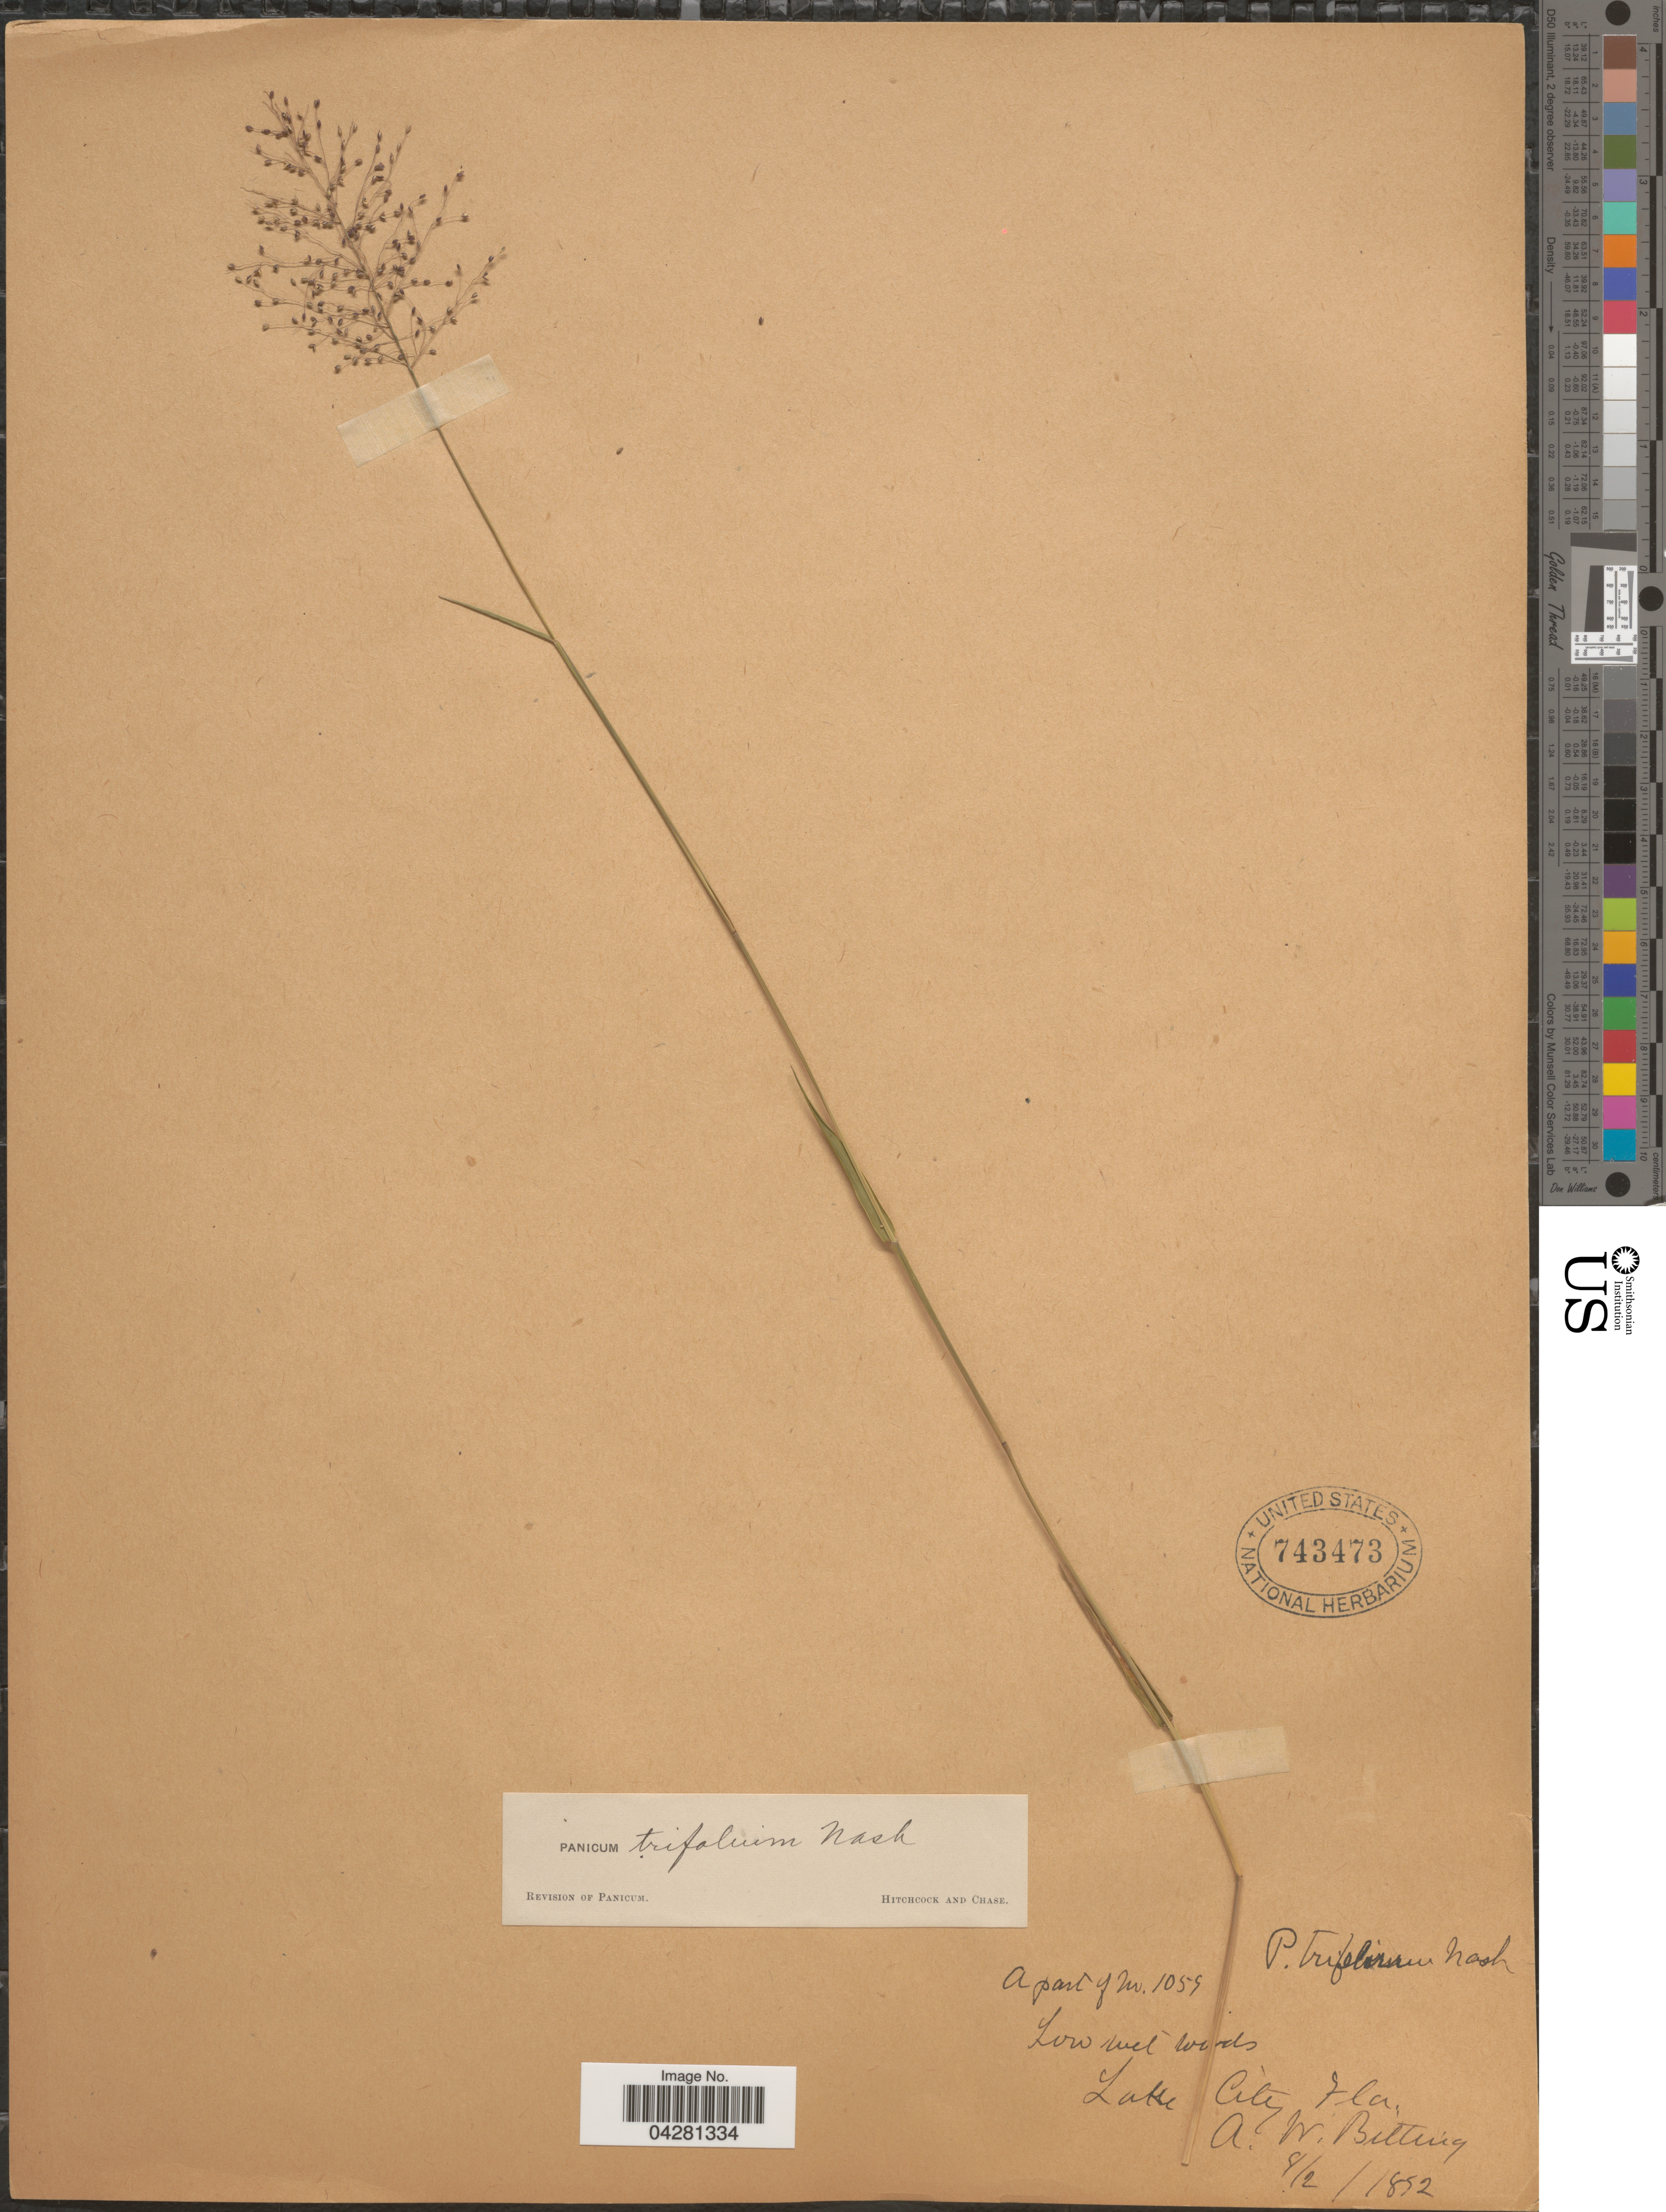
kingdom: Plantae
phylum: Tracheophyta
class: Liliopsida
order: Poales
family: Poaceae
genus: Dichanthelium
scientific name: Dichanthelium dichotomum var. unciphyllum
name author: (Trin.) Davidse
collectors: A. Bitting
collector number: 1059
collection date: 1892-08-02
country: United States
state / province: Florida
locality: Lake City.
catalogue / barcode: US 743473